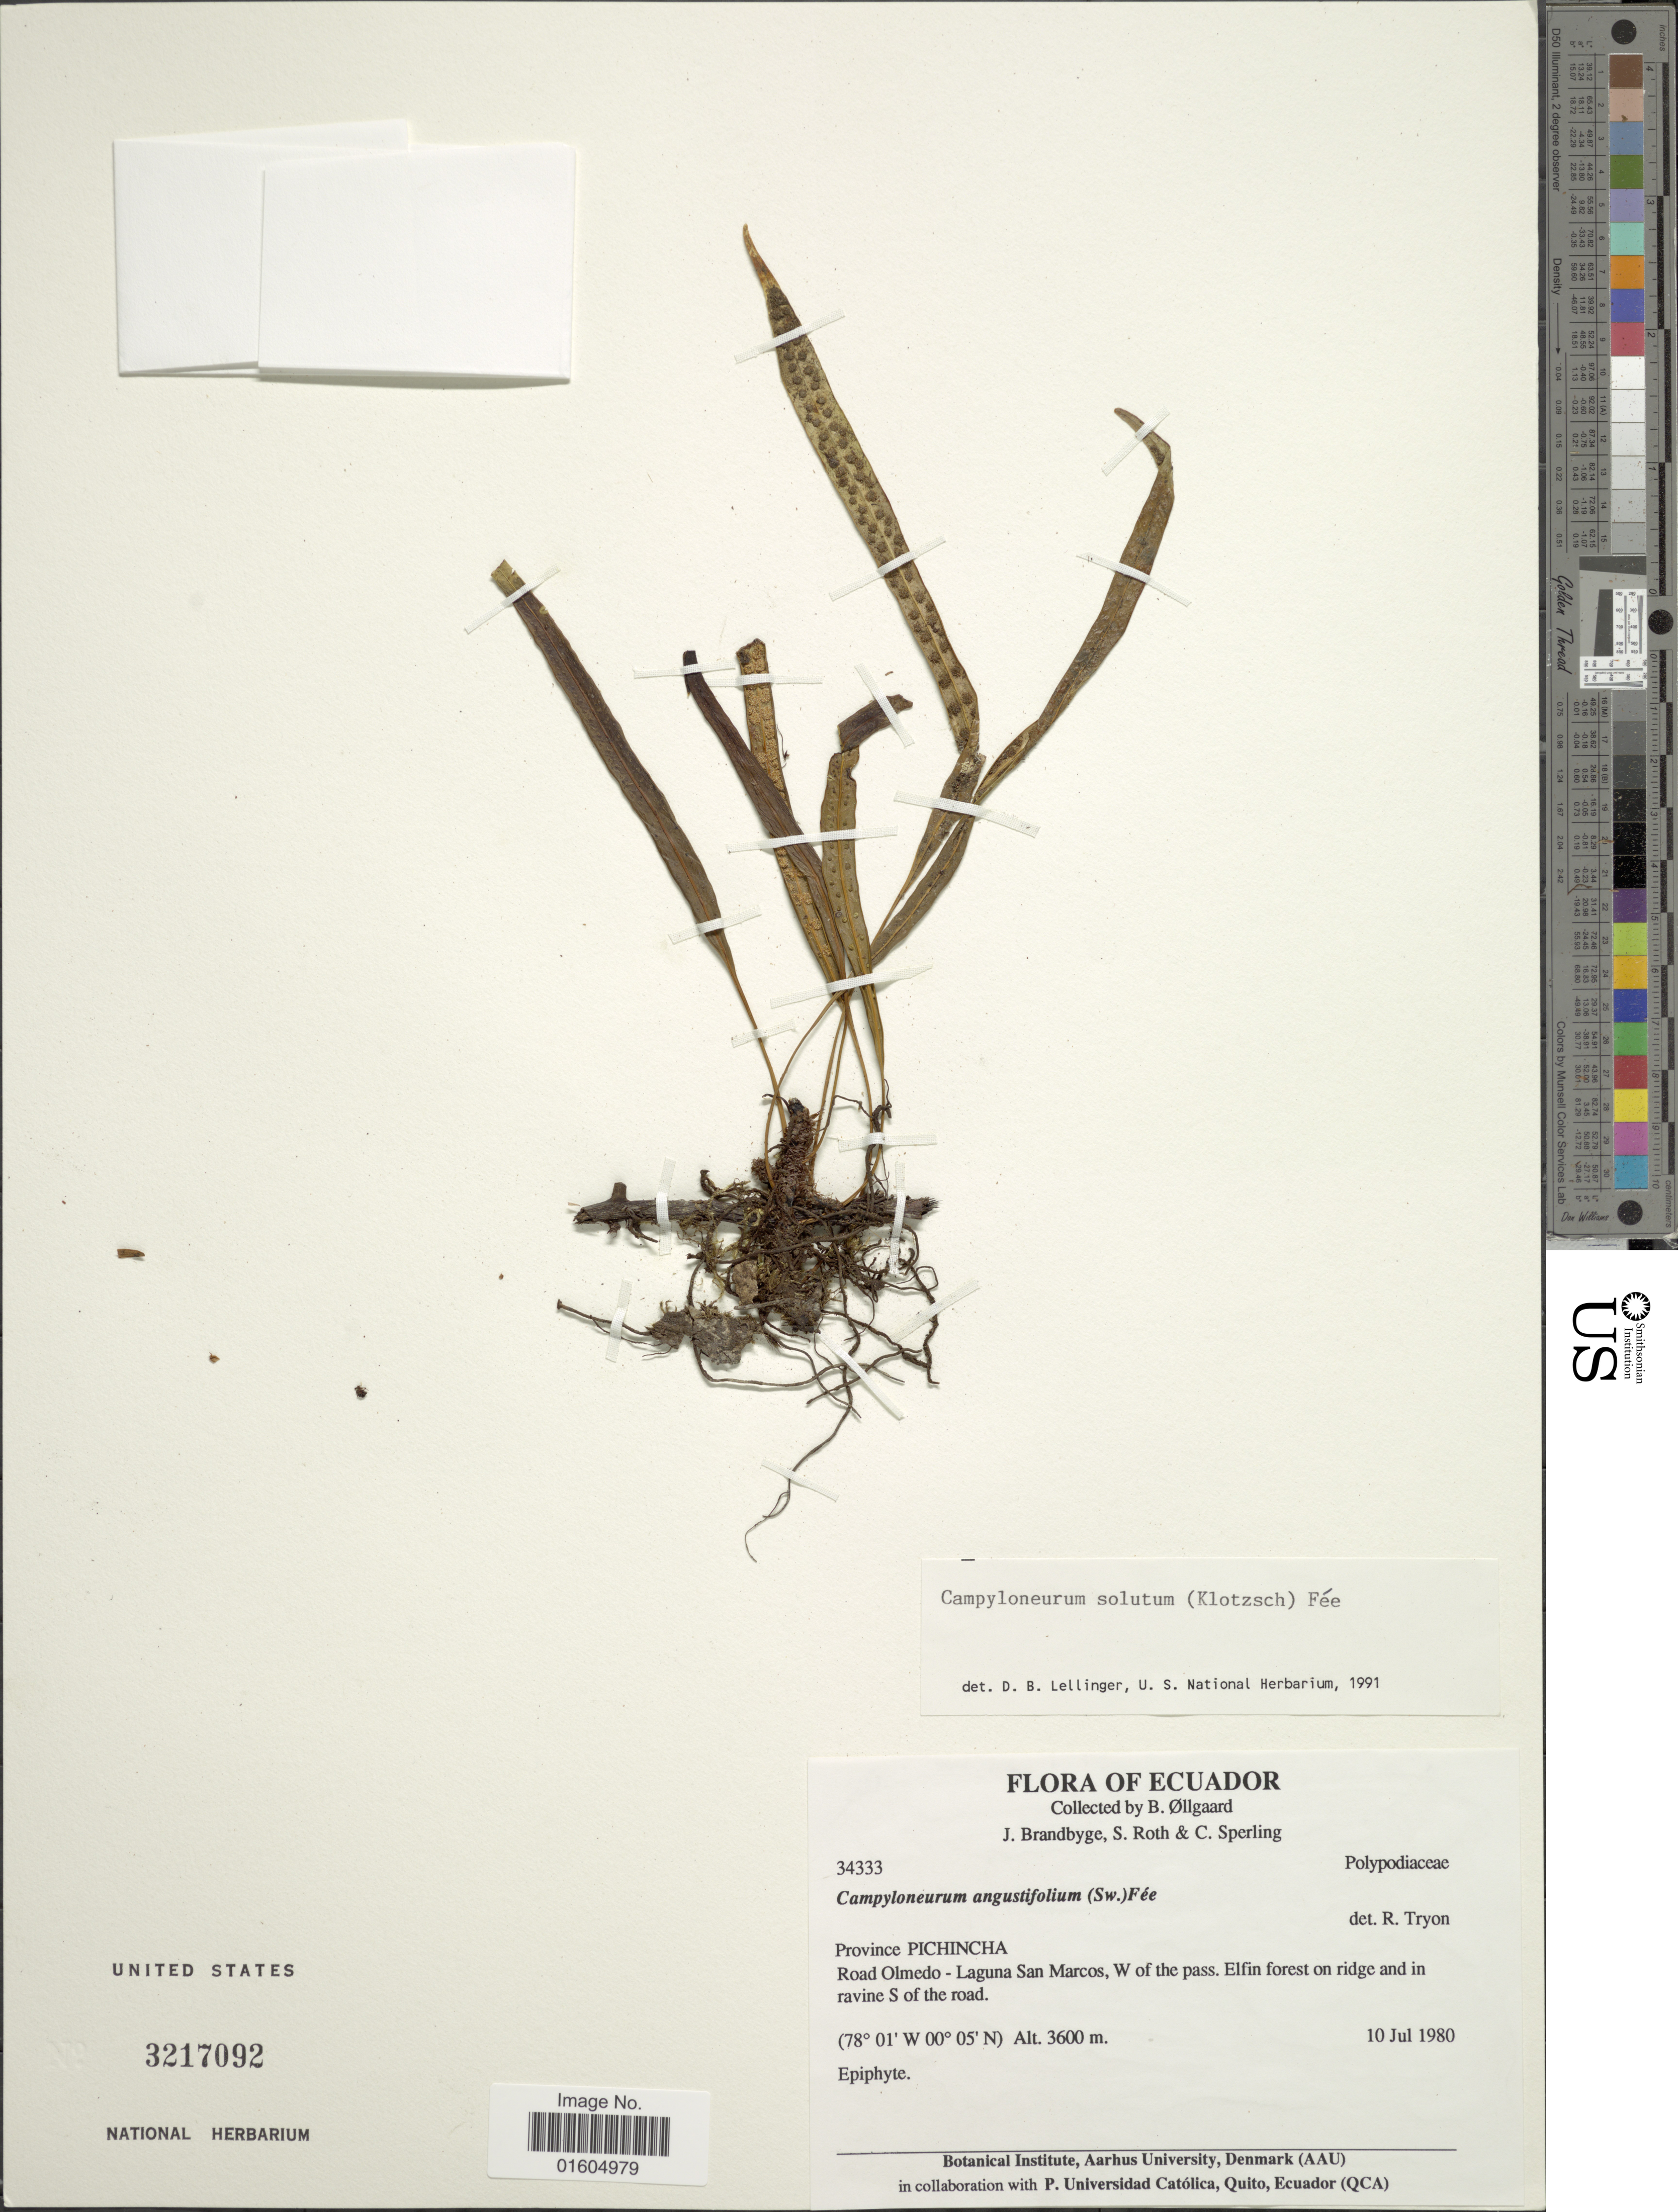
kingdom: Plantae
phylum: Tracheophyta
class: Polypodiopsida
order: Polypodiales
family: Polypodiaceae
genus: Campyloneurum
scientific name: Campyloneurum solutum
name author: (Klotzsch) Fée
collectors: B. Øllgaard, J. Brandbyge, S. Roth & C. Sperling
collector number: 34333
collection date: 1980-07-10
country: Ecuador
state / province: Pichincha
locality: Ecuador. Province Pichincha. Road Olmedo - Laguna San Marcos, W of the pass. Elfin forest on ridge and in ravine S of road.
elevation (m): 3600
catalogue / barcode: US 3217092